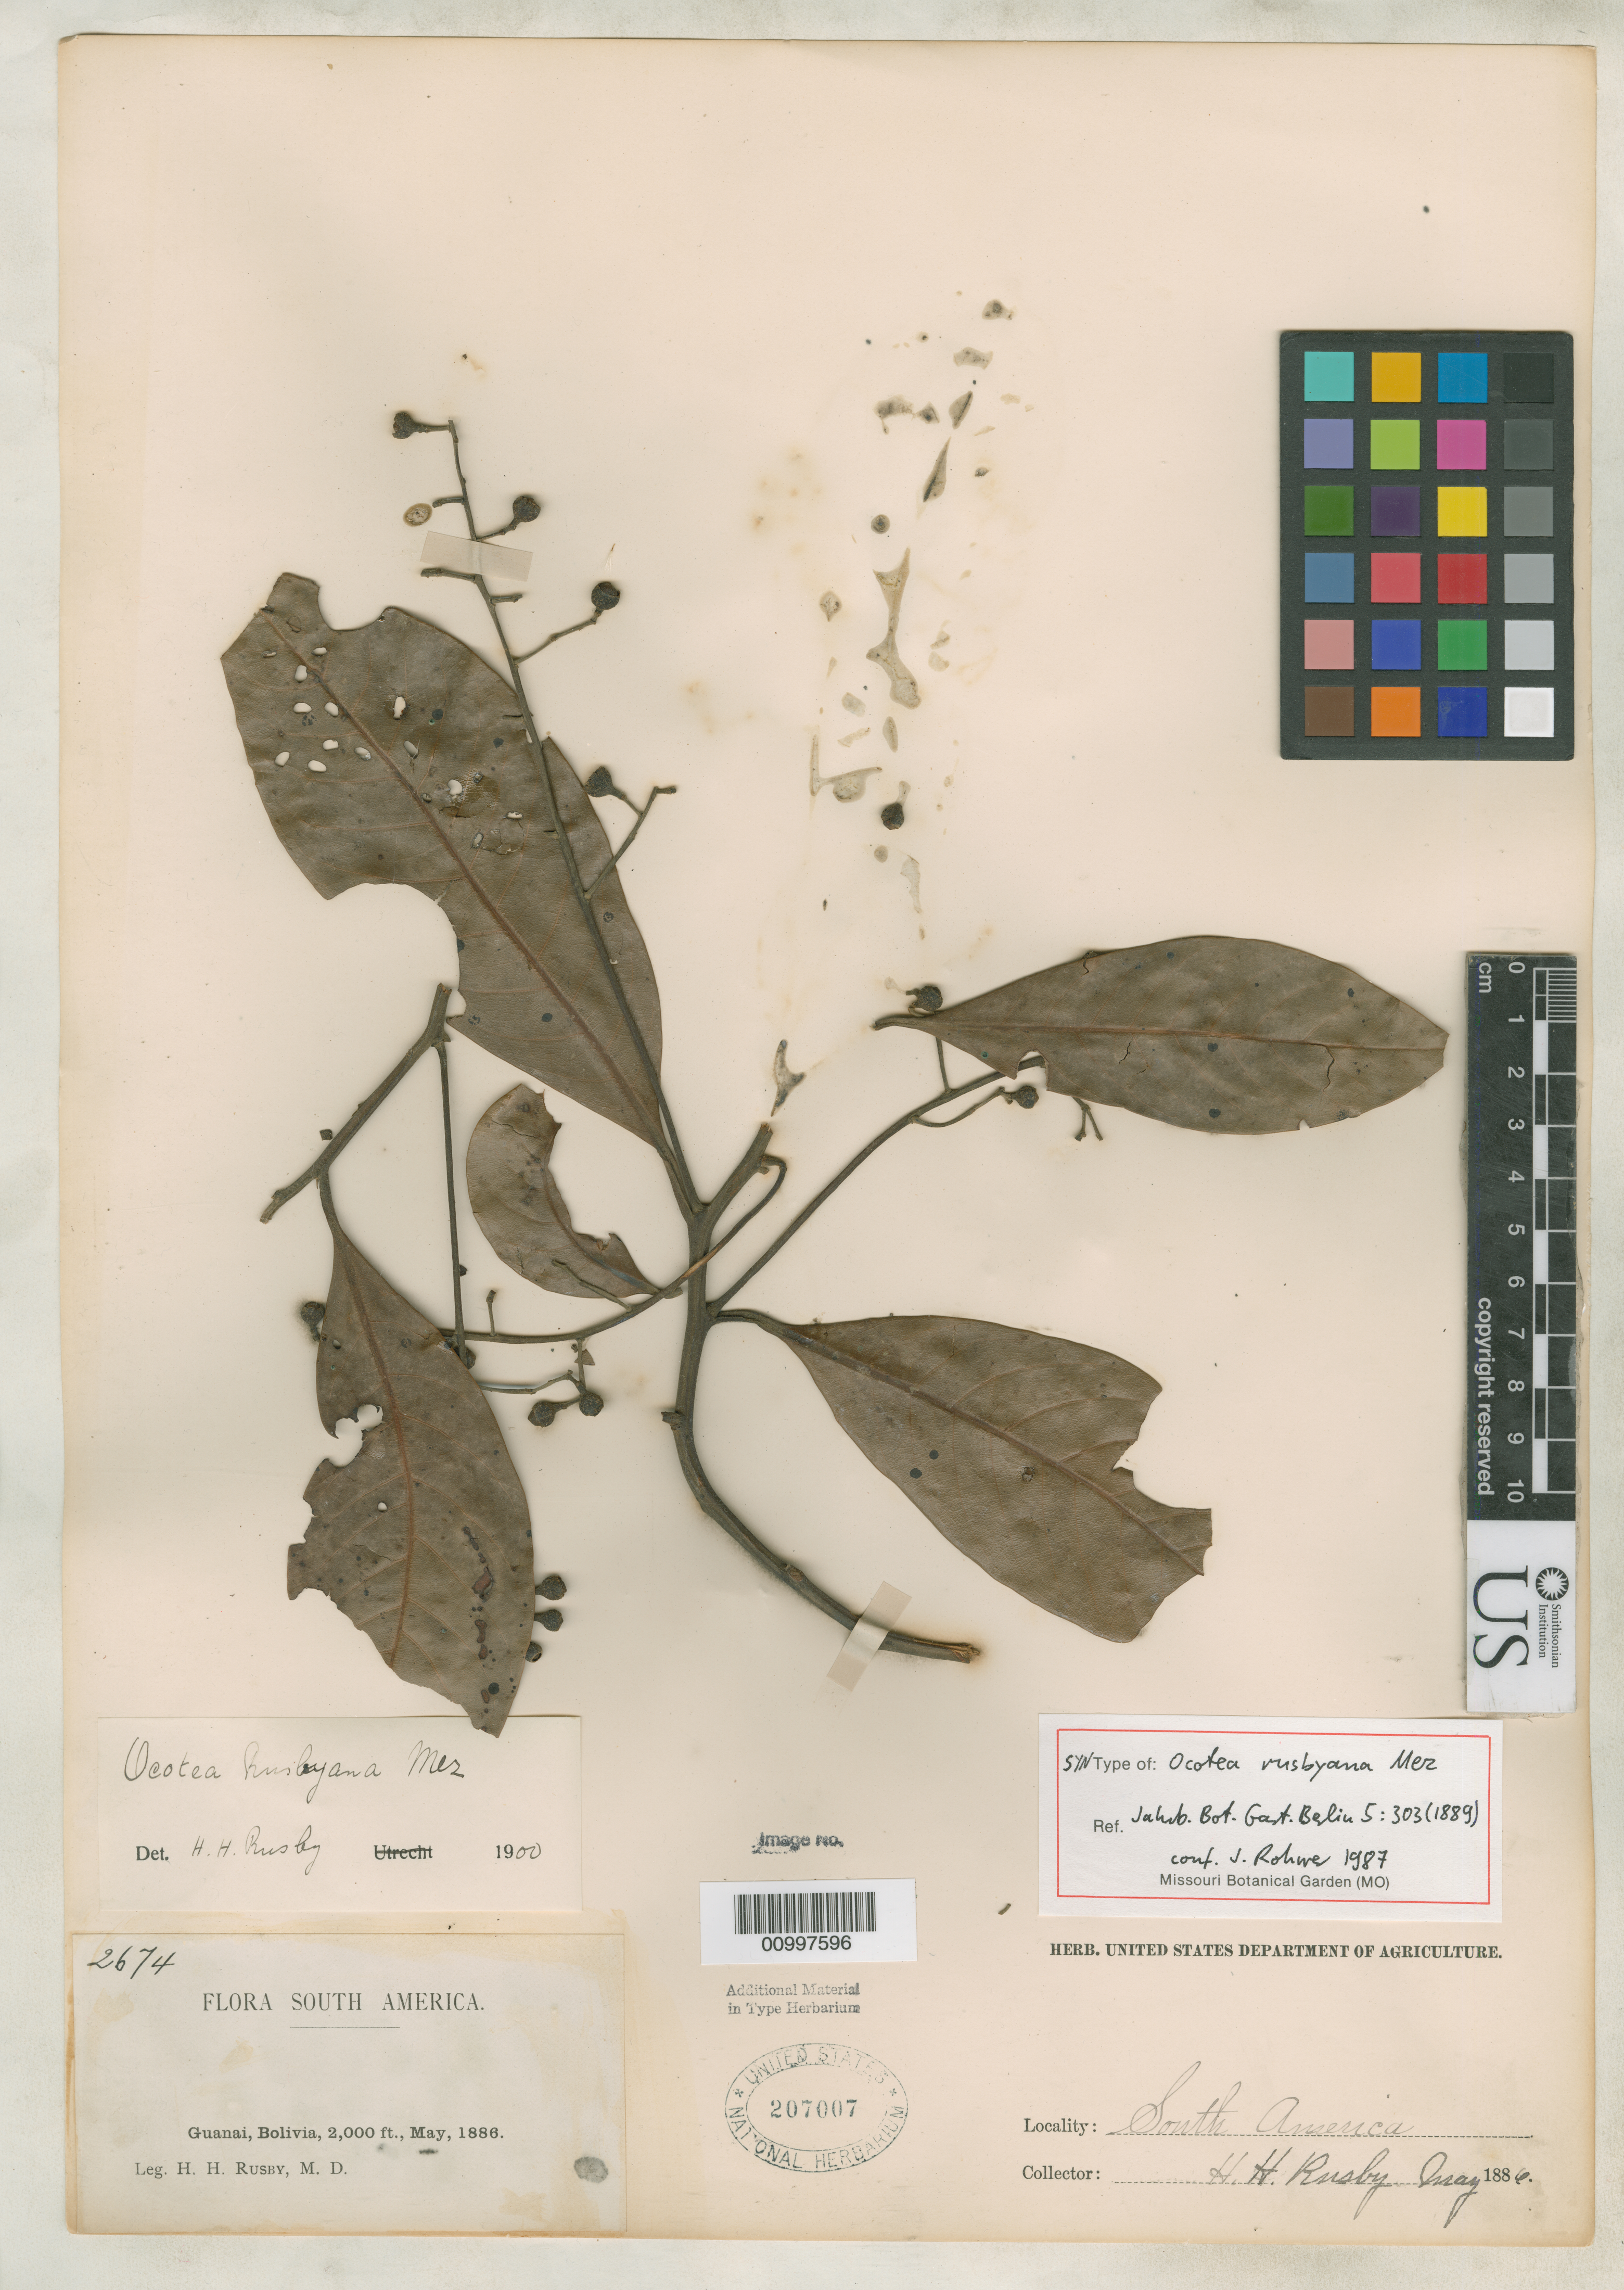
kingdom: Plantae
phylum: Tracheophyta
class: Magnoliopsida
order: Laurales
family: Lauraceae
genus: Ocotea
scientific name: Ocotea rusbyana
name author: Mez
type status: Syntype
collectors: H. H. Rusby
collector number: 2674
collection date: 1886-05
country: Bolivia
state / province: La Páz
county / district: Larecaja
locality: Guanay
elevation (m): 610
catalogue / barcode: US 207007